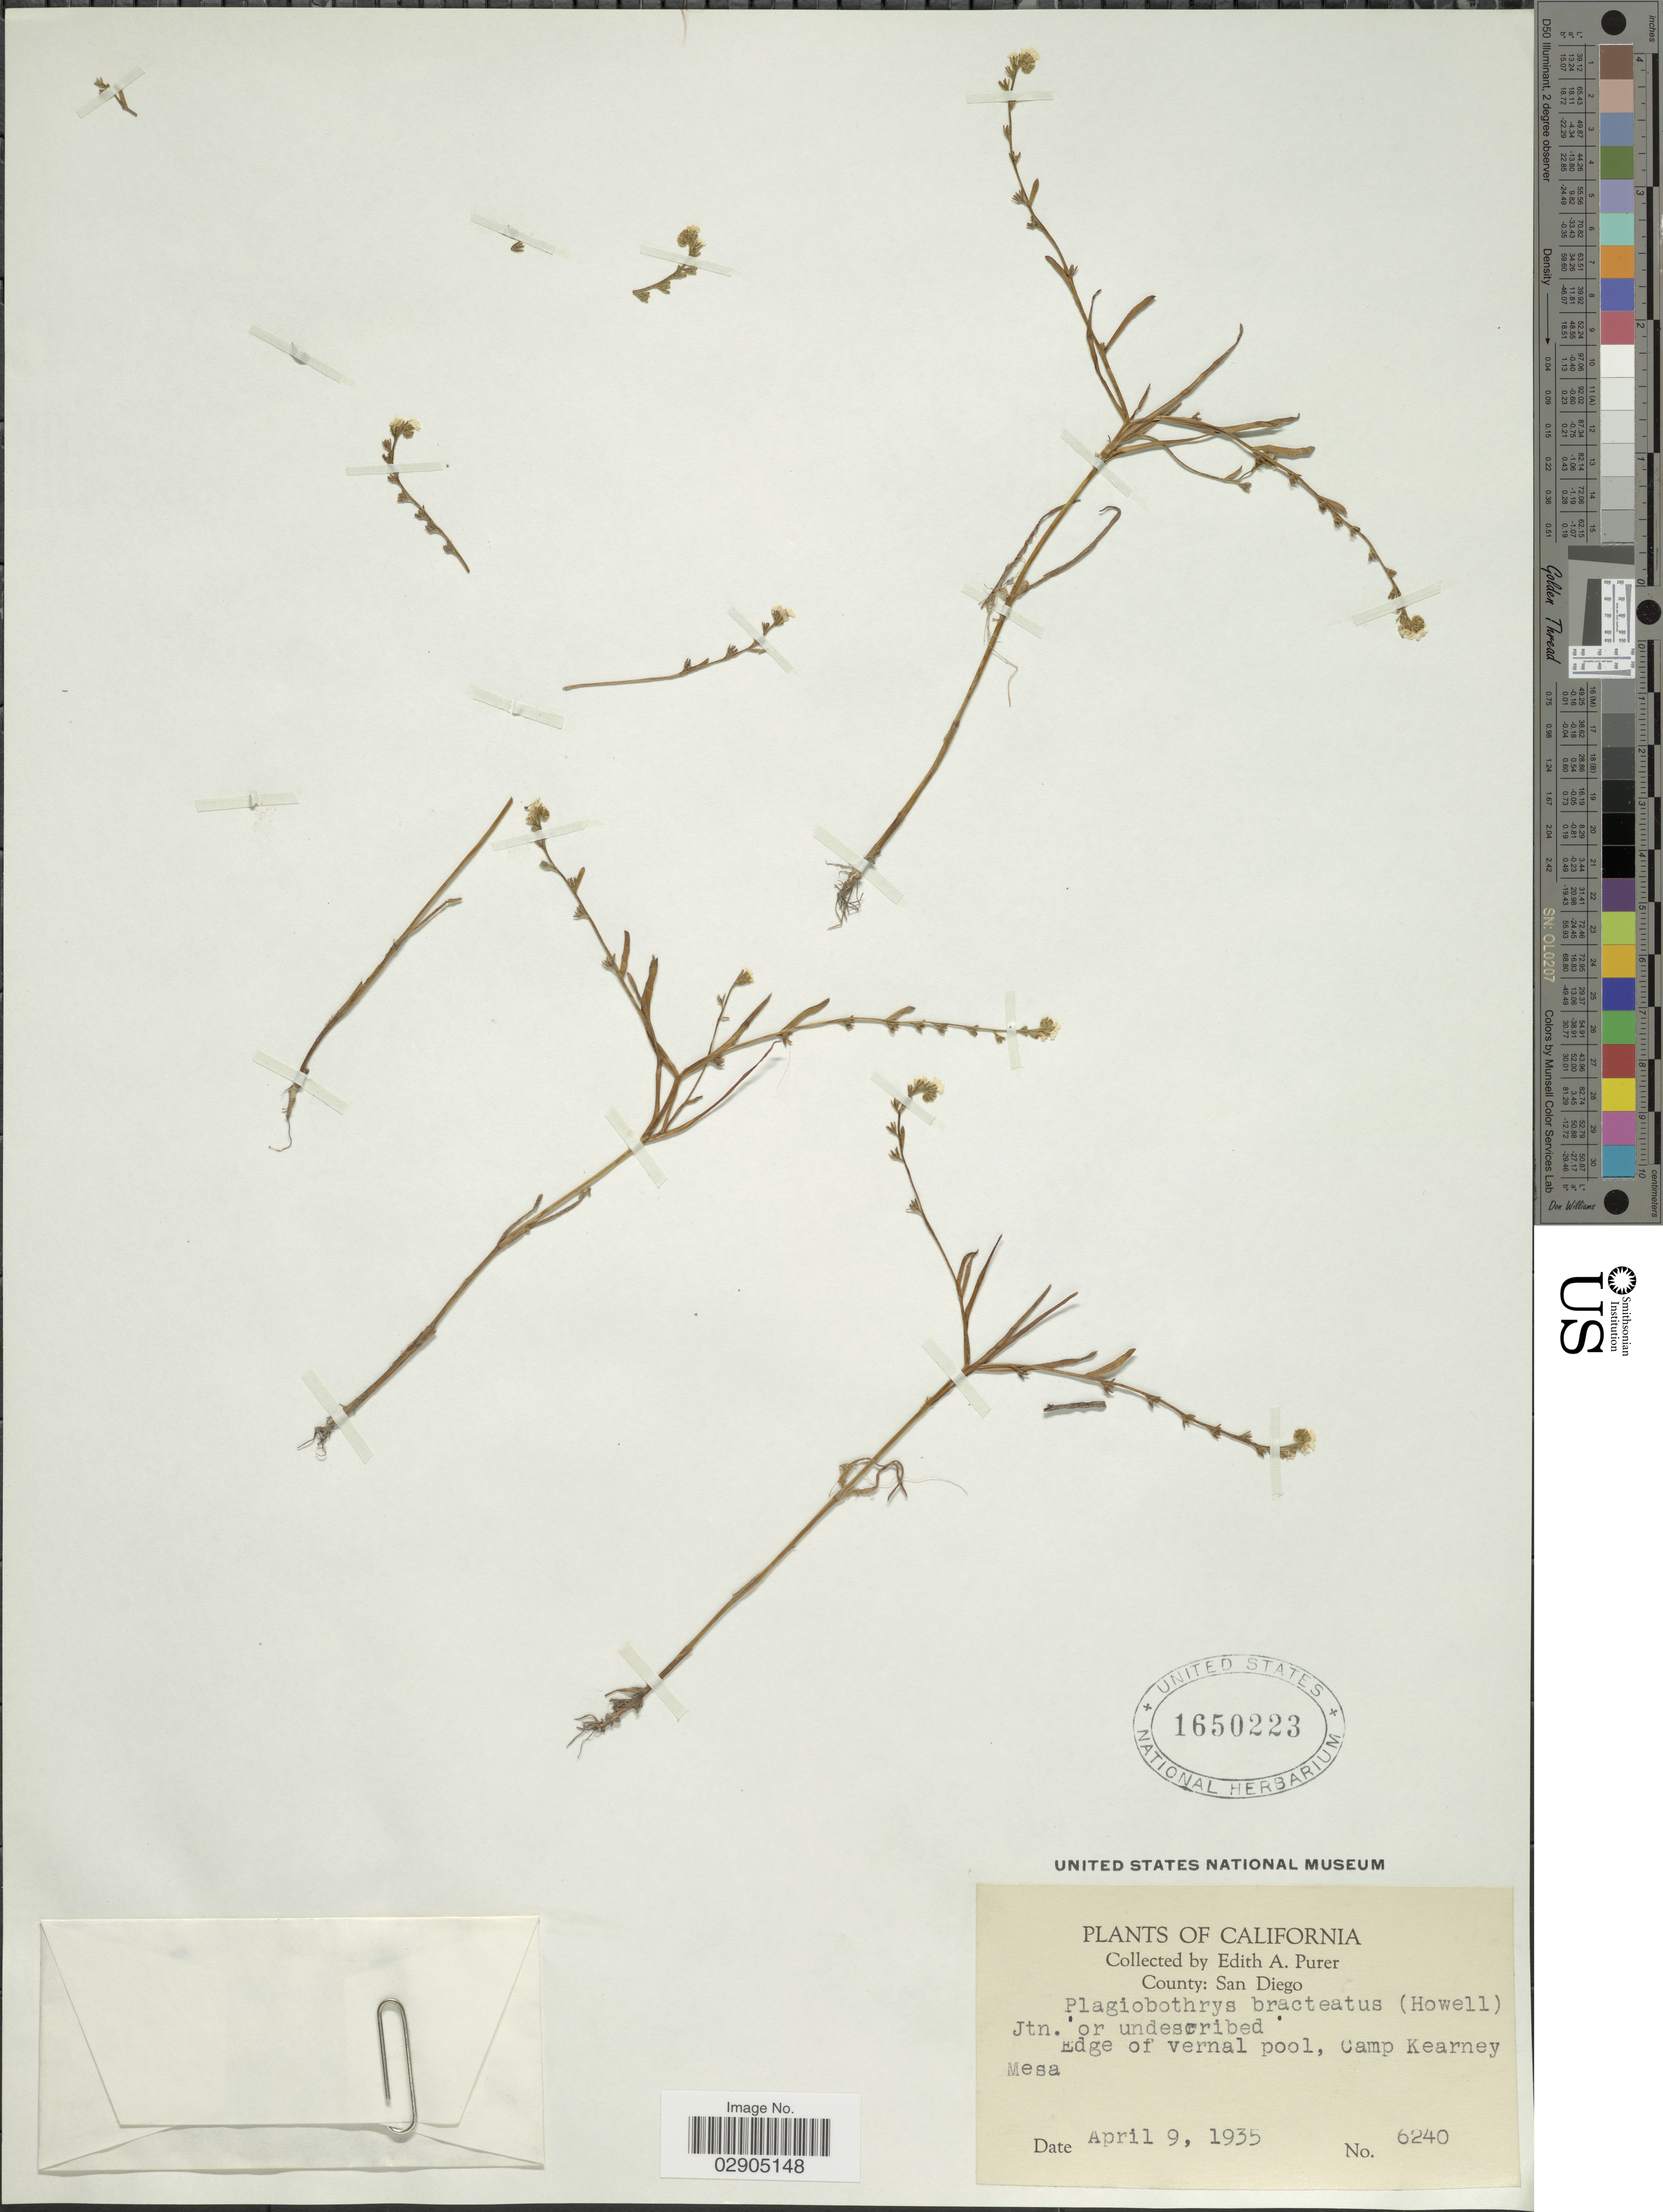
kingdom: Plantae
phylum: Tracheophyta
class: Magnoliopsida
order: Boraginales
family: Boraginaceae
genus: Allocarya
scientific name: Allocarya bracteata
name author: Howell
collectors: E. Purer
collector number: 6240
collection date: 1935-04-09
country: United States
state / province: California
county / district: San Diego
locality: County: San Diego. Edge of vernal pool, Camp Kearney Mesa.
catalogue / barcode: US 1650223